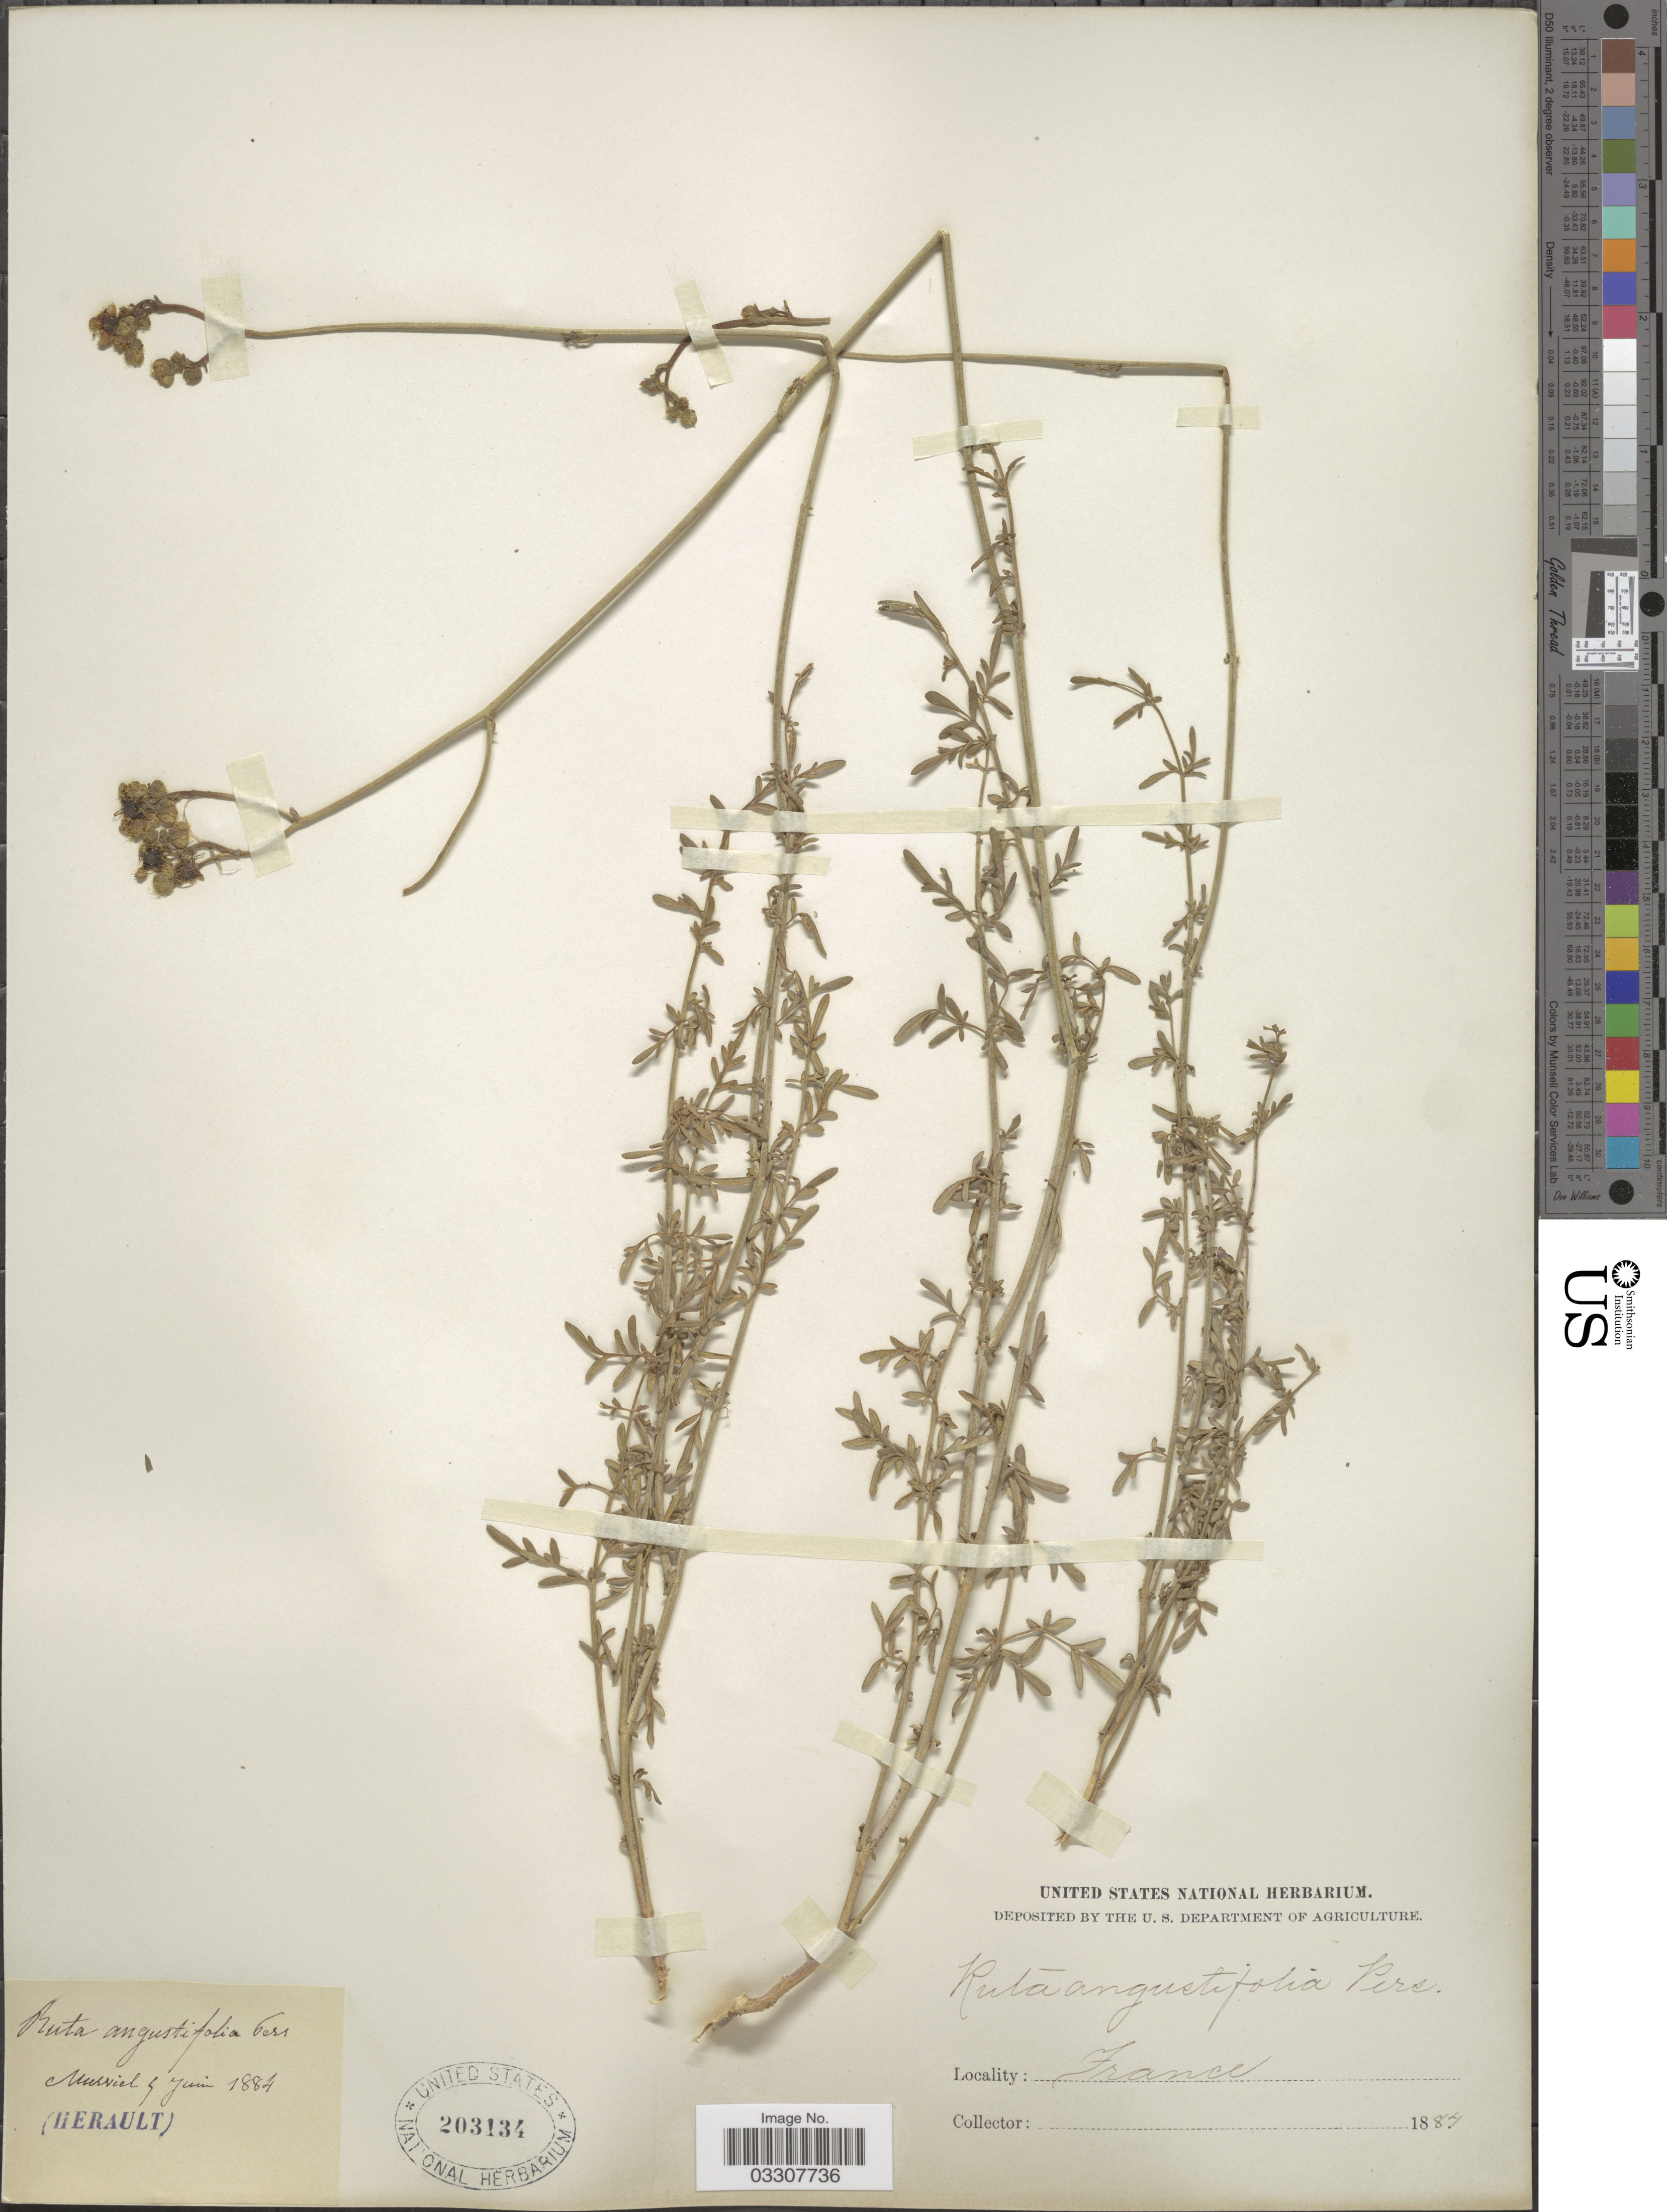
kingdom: Plantae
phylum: Tracheophyta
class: Magnoliopsida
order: Sapindales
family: Rutaceae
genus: Ruta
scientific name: Ruta angustifolia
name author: Pers.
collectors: ex herb. United States National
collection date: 1884-06-05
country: France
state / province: Occitanie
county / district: Hérault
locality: Murviel, (Herault).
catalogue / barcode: US 203134